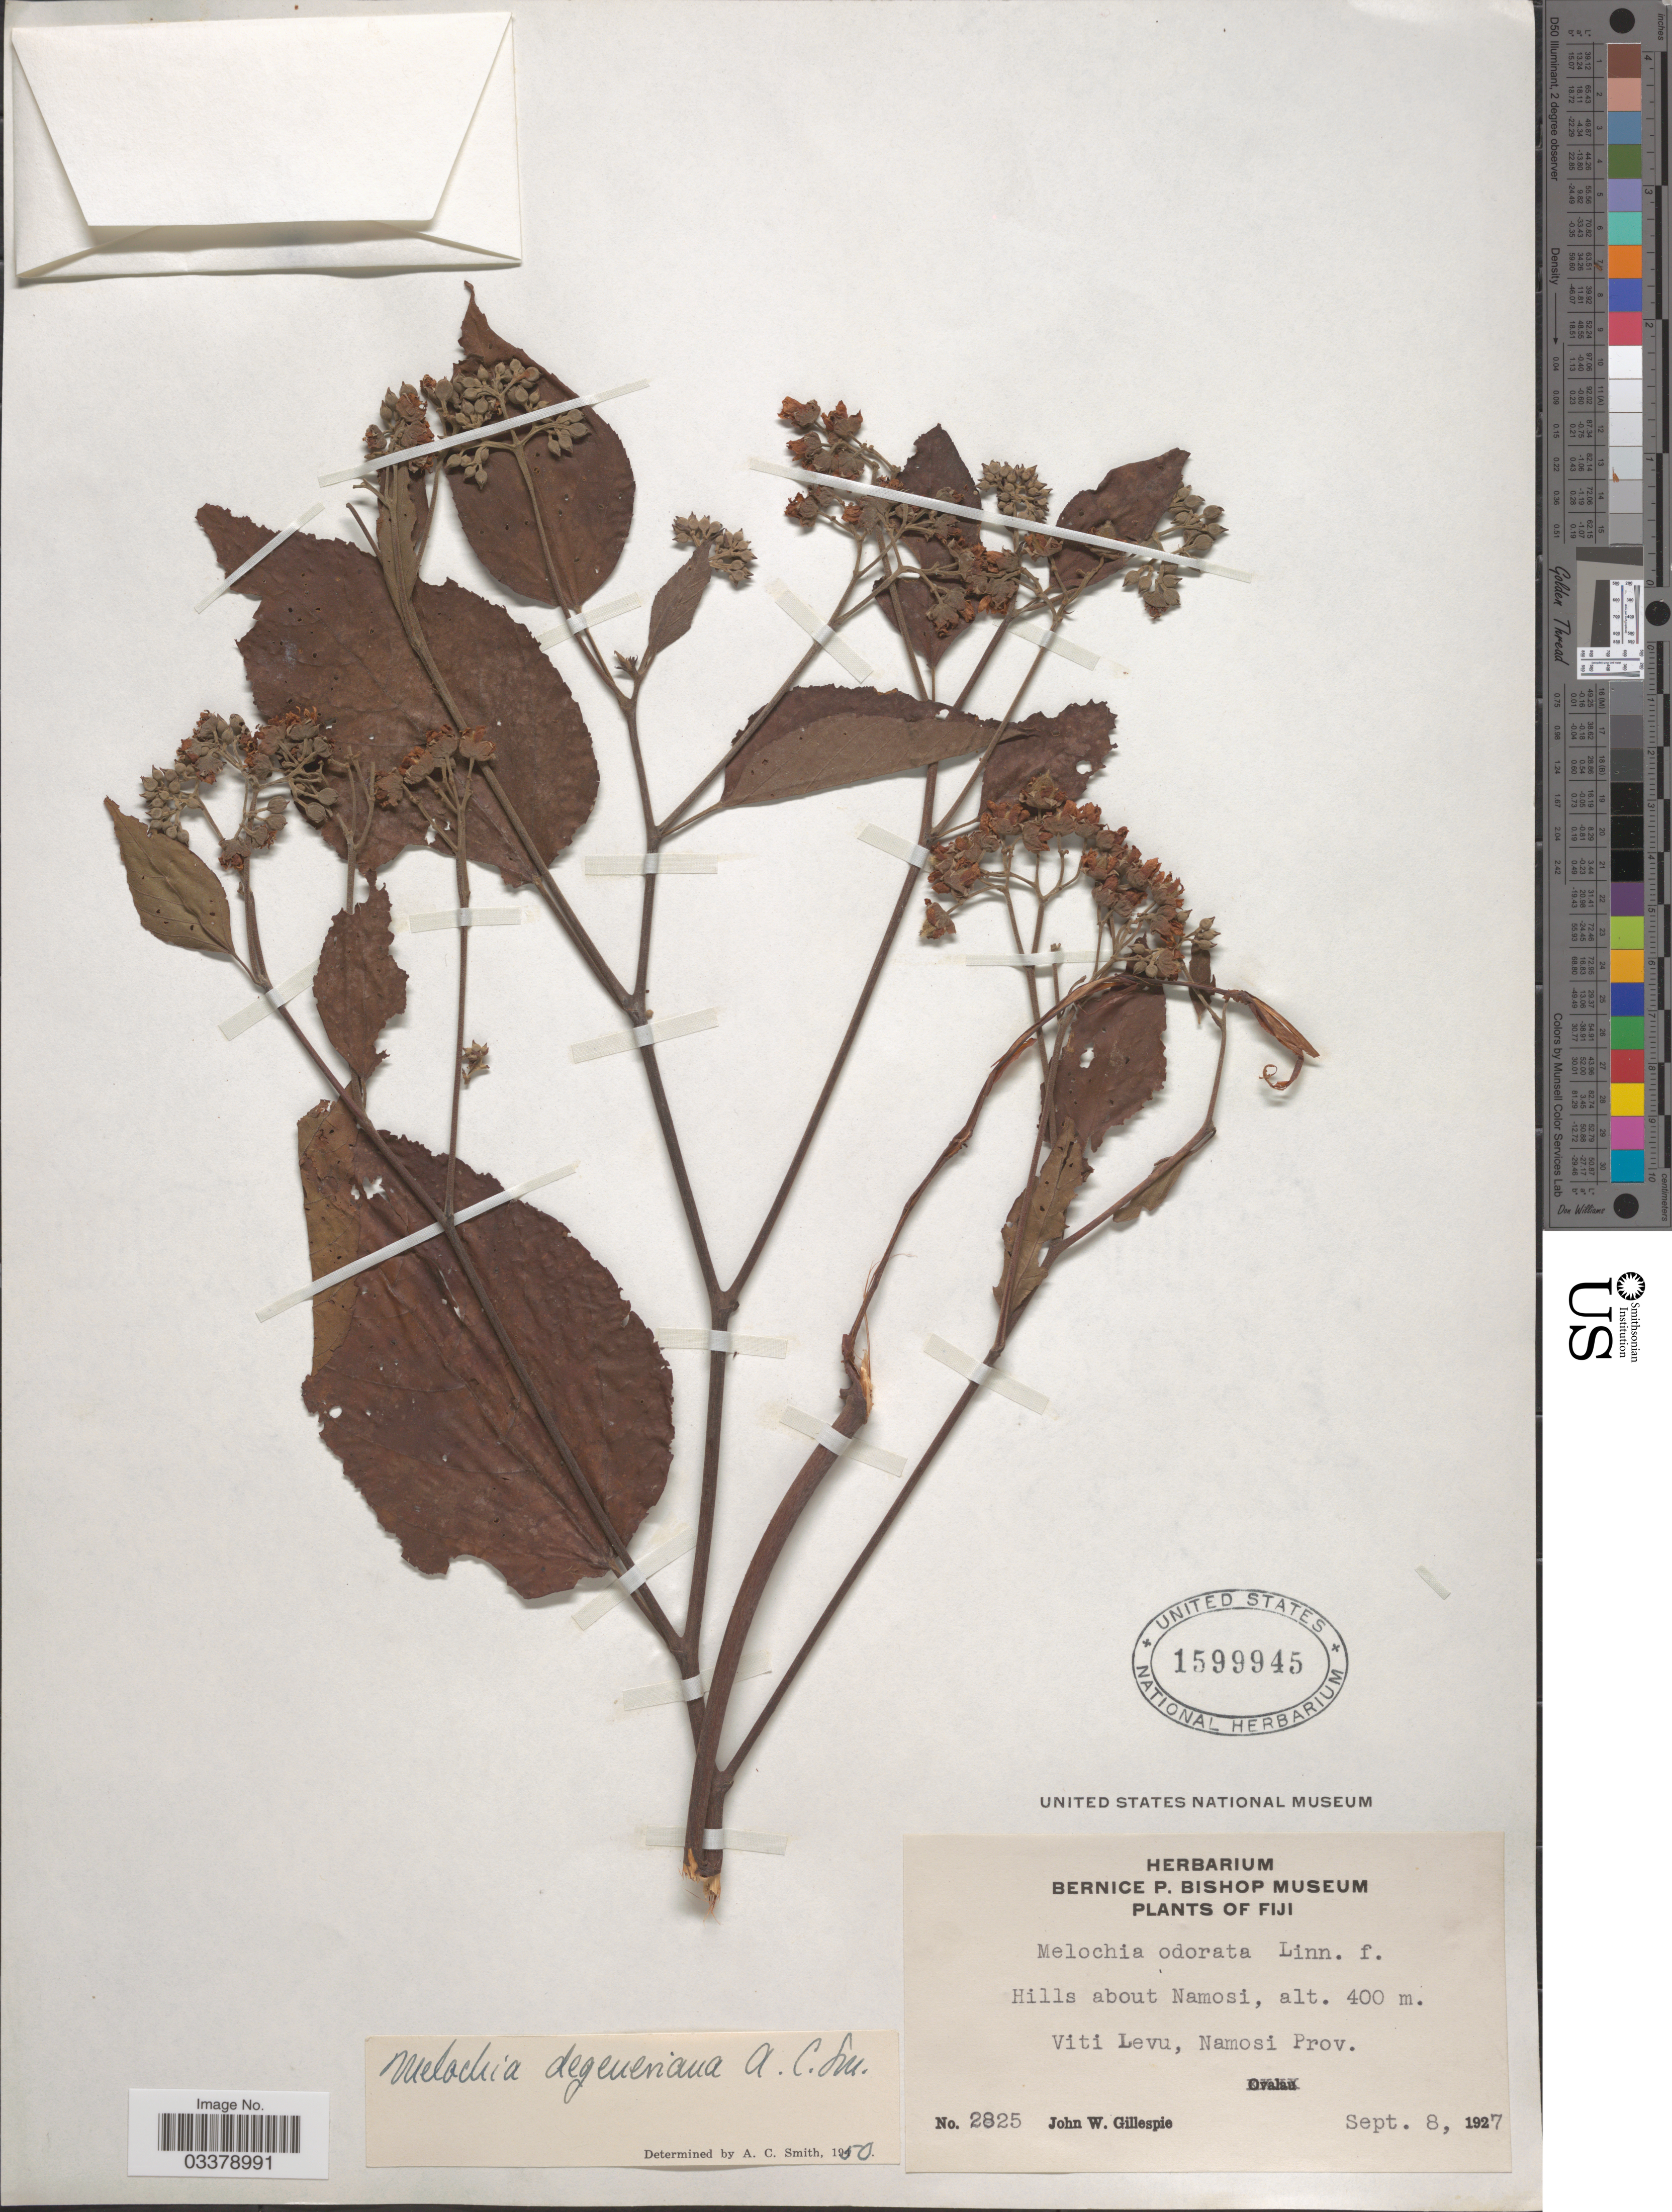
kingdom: Plantae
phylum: Tracheophyta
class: Magnoliopsida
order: Malvales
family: Malvaceae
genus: Melochia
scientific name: Melochia degeneriana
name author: A.C. Sm.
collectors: J. W. Gillespie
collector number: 2825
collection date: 1927-09-08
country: Fiji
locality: Hills about Namosi, Viti Levu, Namosi Prov.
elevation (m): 400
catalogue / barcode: US 1599945